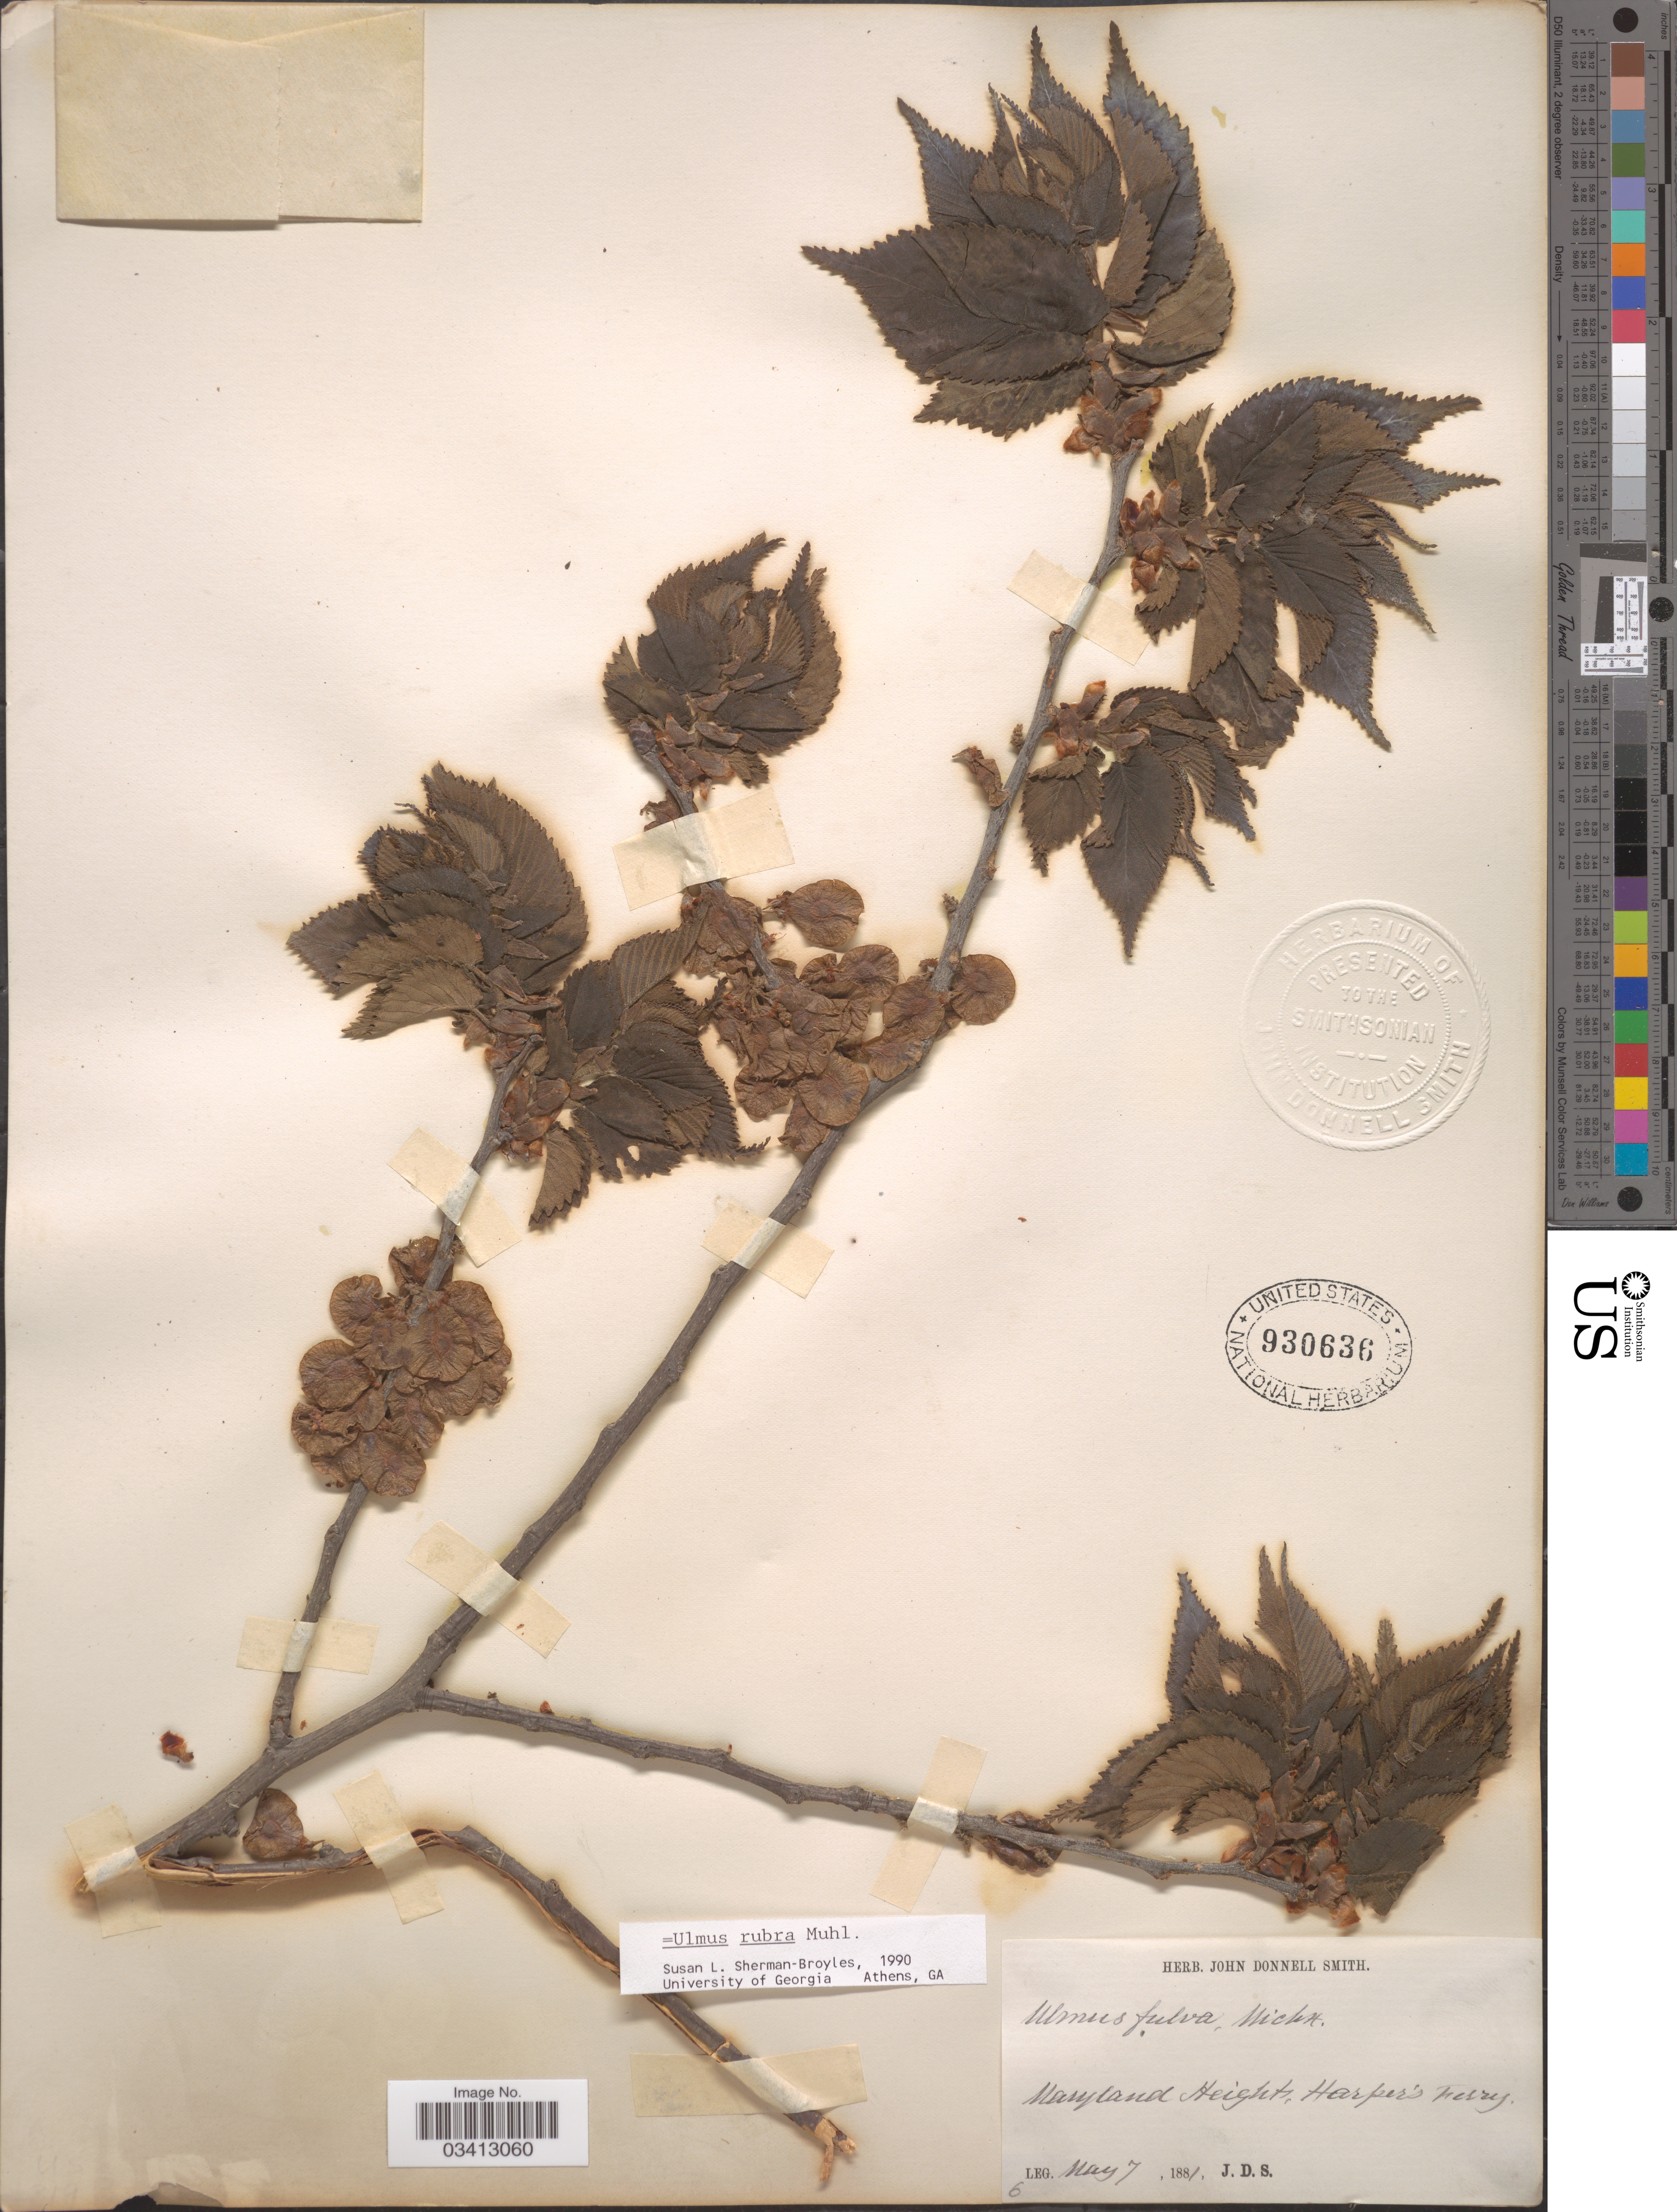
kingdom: Plantae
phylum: Tracheophyta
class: Magnoliopsida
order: Rosales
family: Ulmaceae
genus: Ulmus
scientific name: Ulmus rubra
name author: Muhl.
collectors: J. Donnell Smith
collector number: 6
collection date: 1881-05-07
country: United States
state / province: Maryland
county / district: Washngton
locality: Maryland Heights, Harper's Ferry.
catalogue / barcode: US 930636